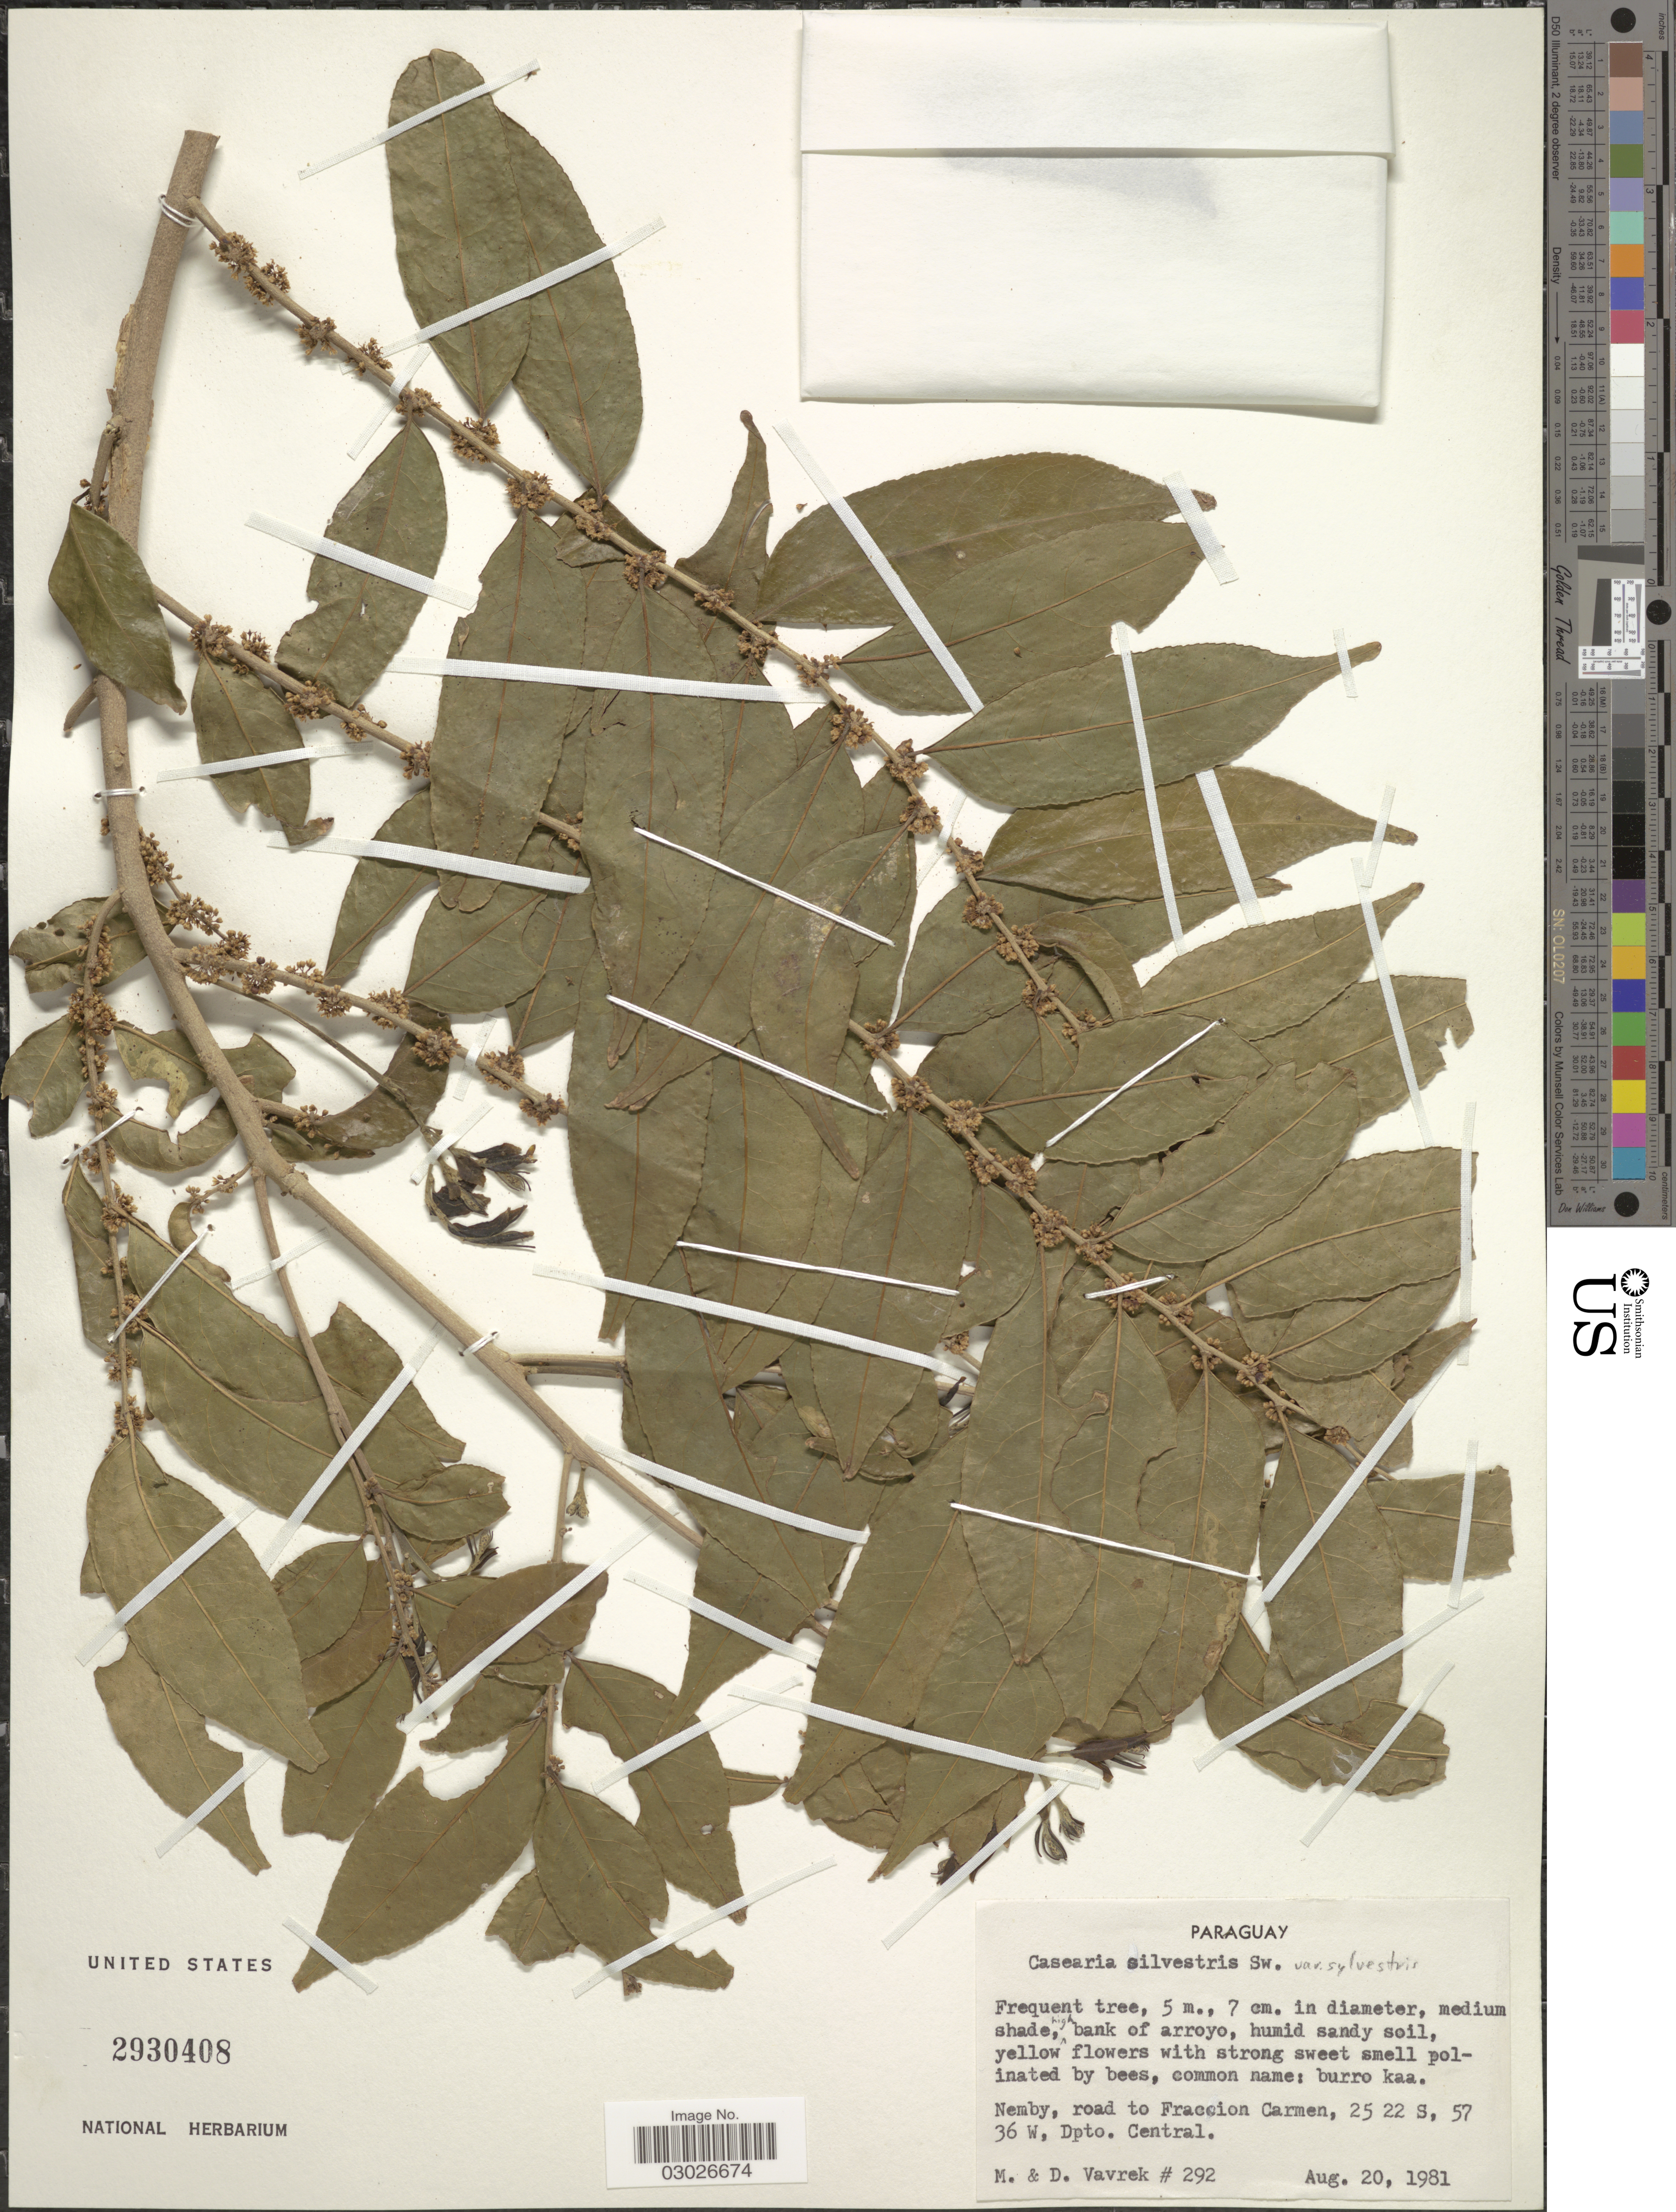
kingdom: Plantae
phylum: Tracheophyta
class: Magnoliopsida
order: Malpighiales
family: Salicaceae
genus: Casearia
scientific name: Casearia sylvestris var. sylvestris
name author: Sw.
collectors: M. Vavrek & D. Vavrek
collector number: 292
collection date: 1981-08-20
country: Paraguay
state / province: Central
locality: Nemby, road to Fraccion Carmen, Dpto. Central.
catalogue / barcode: US 2930408